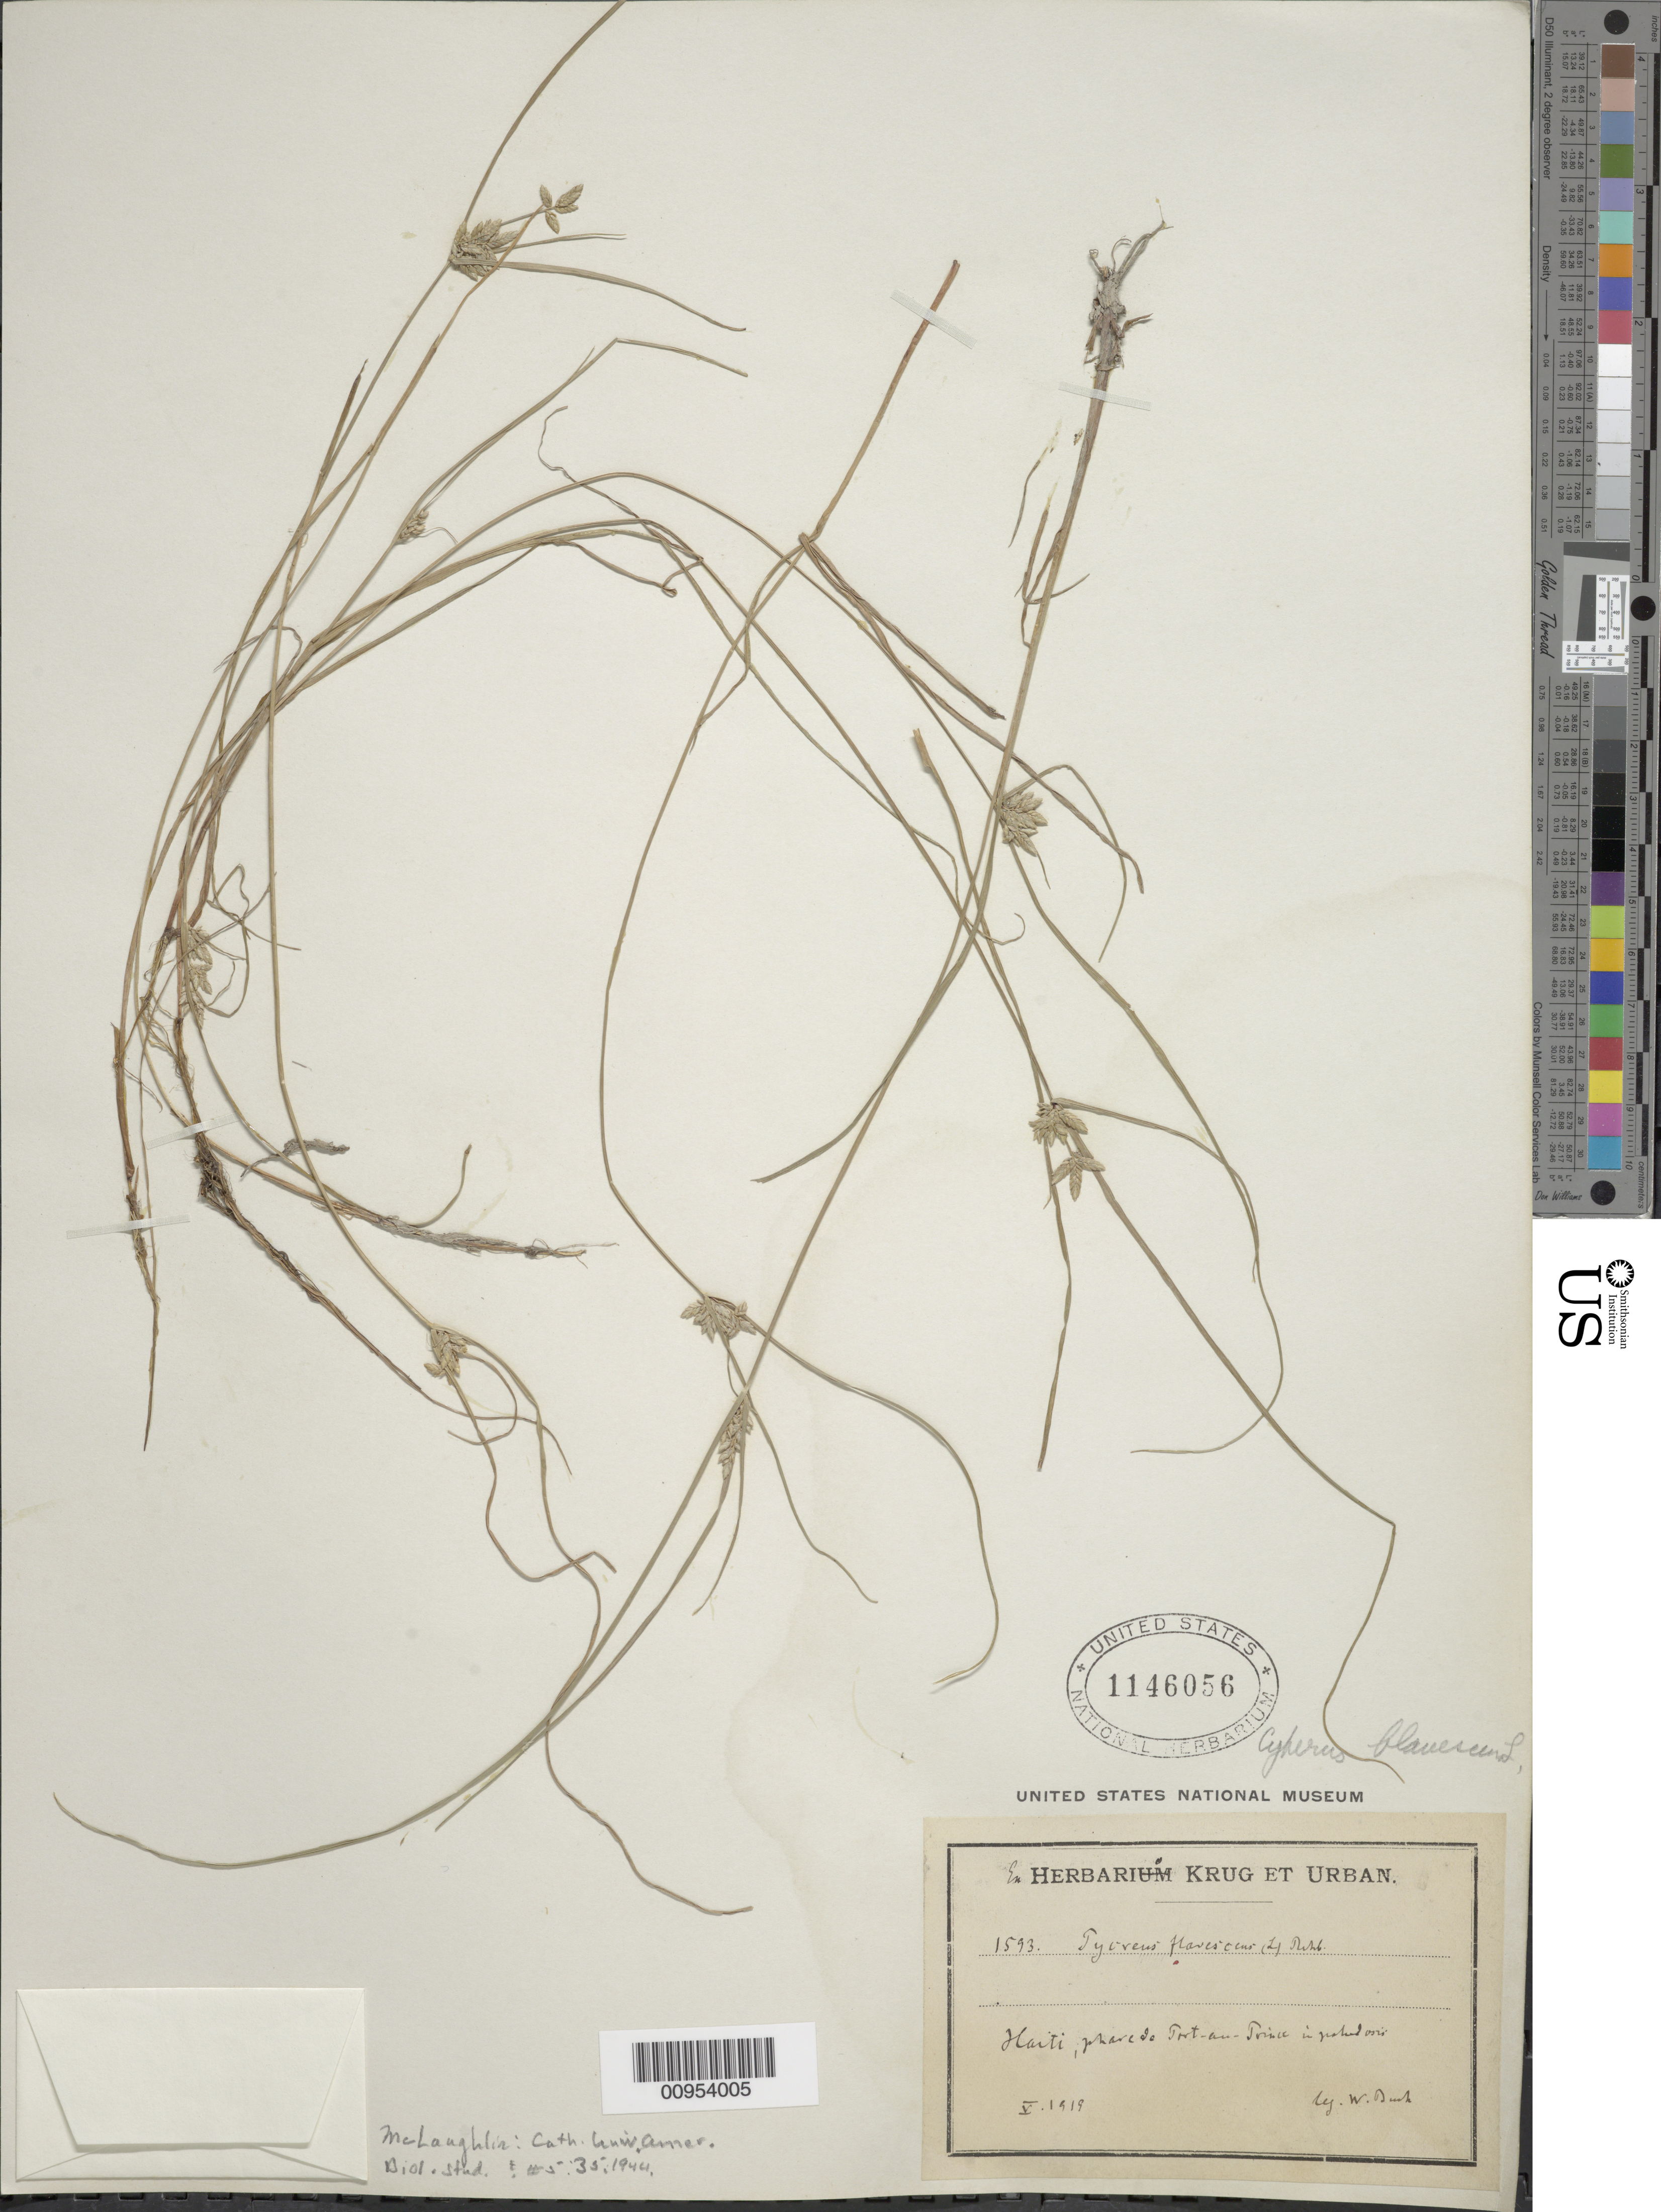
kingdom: Plantae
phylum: Tracheophyta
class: Liliopsida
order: Poales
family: Cyperaceae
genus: Cyperus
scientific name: Cyperus flavescens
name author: L.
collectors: W. Bush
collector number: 1593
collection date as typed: May 1919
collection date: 1919-05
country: Haiti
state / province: Óuest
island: Hispaniola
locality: "pharede" Port au Prince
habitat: In "paludosis"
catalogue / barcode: US 1146056